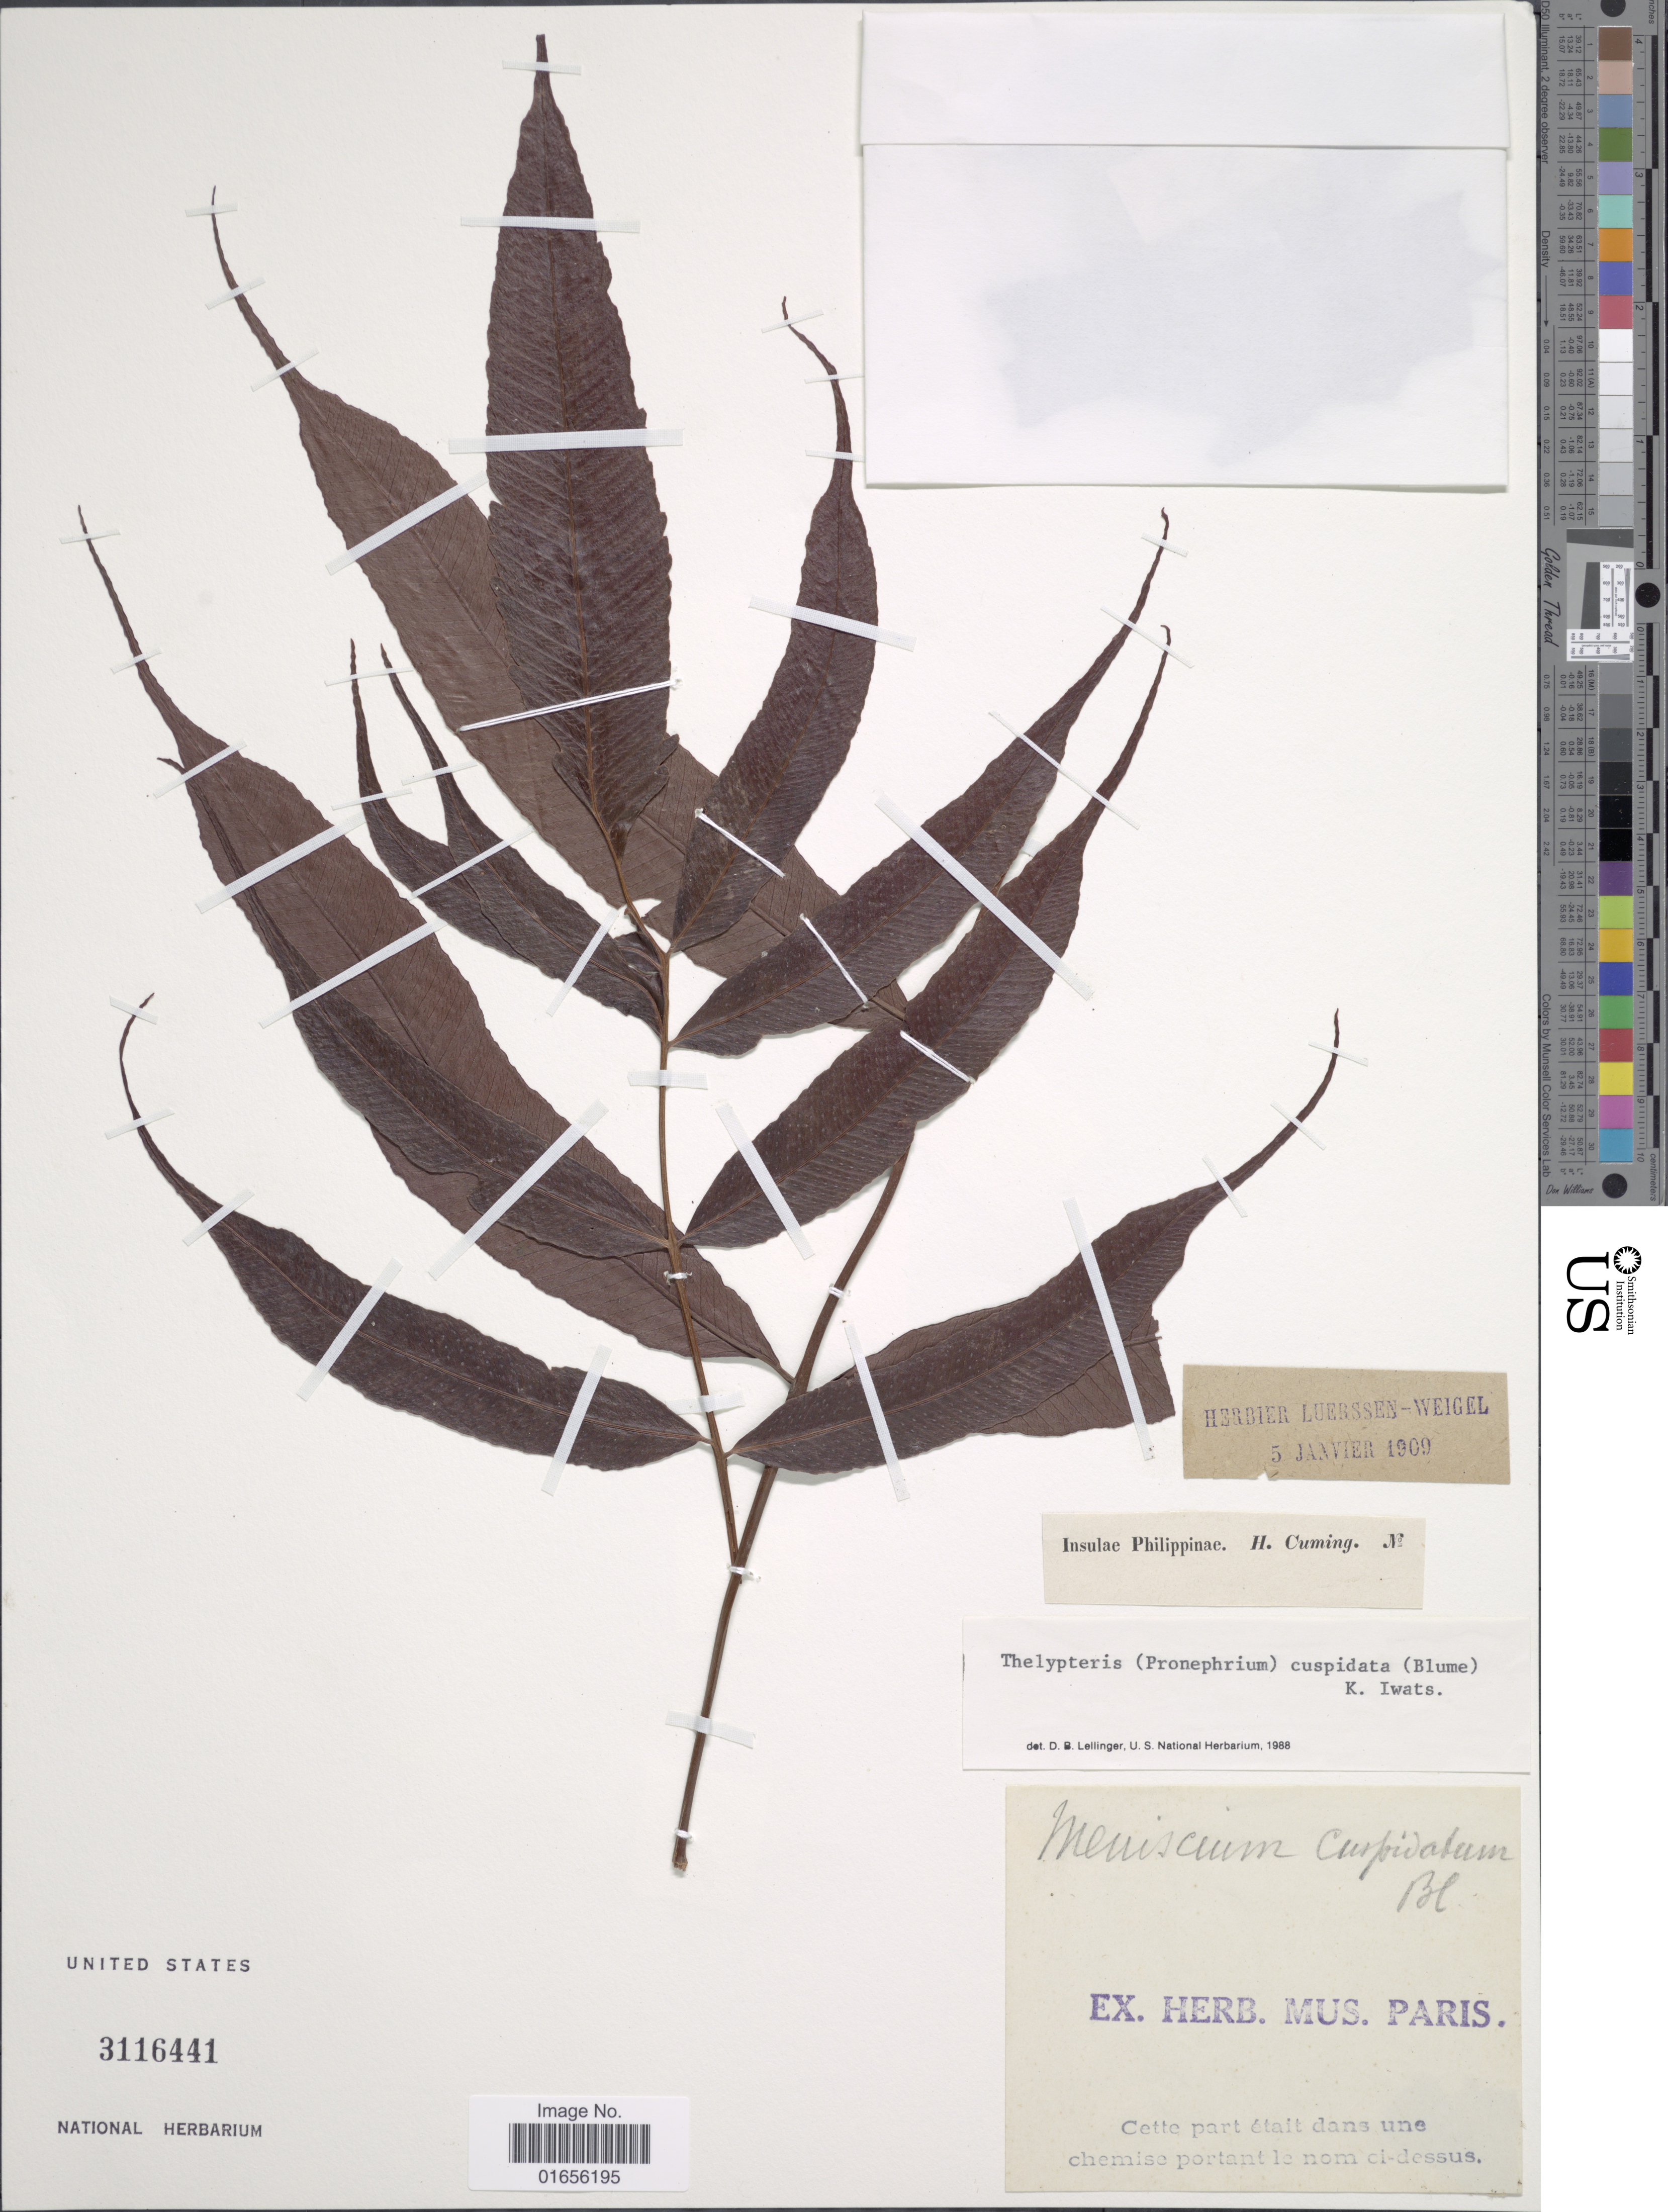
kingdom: Plantae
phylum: Tracheophyta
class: Polypodiopsida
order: Polypodiales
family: Thelypteridaceae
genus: Pronephrium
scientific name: Pronephrium cuspidatum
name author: (Blume) Holttum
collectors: ex herb. Mus. Paris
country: Philippines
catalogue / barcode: US 3116441